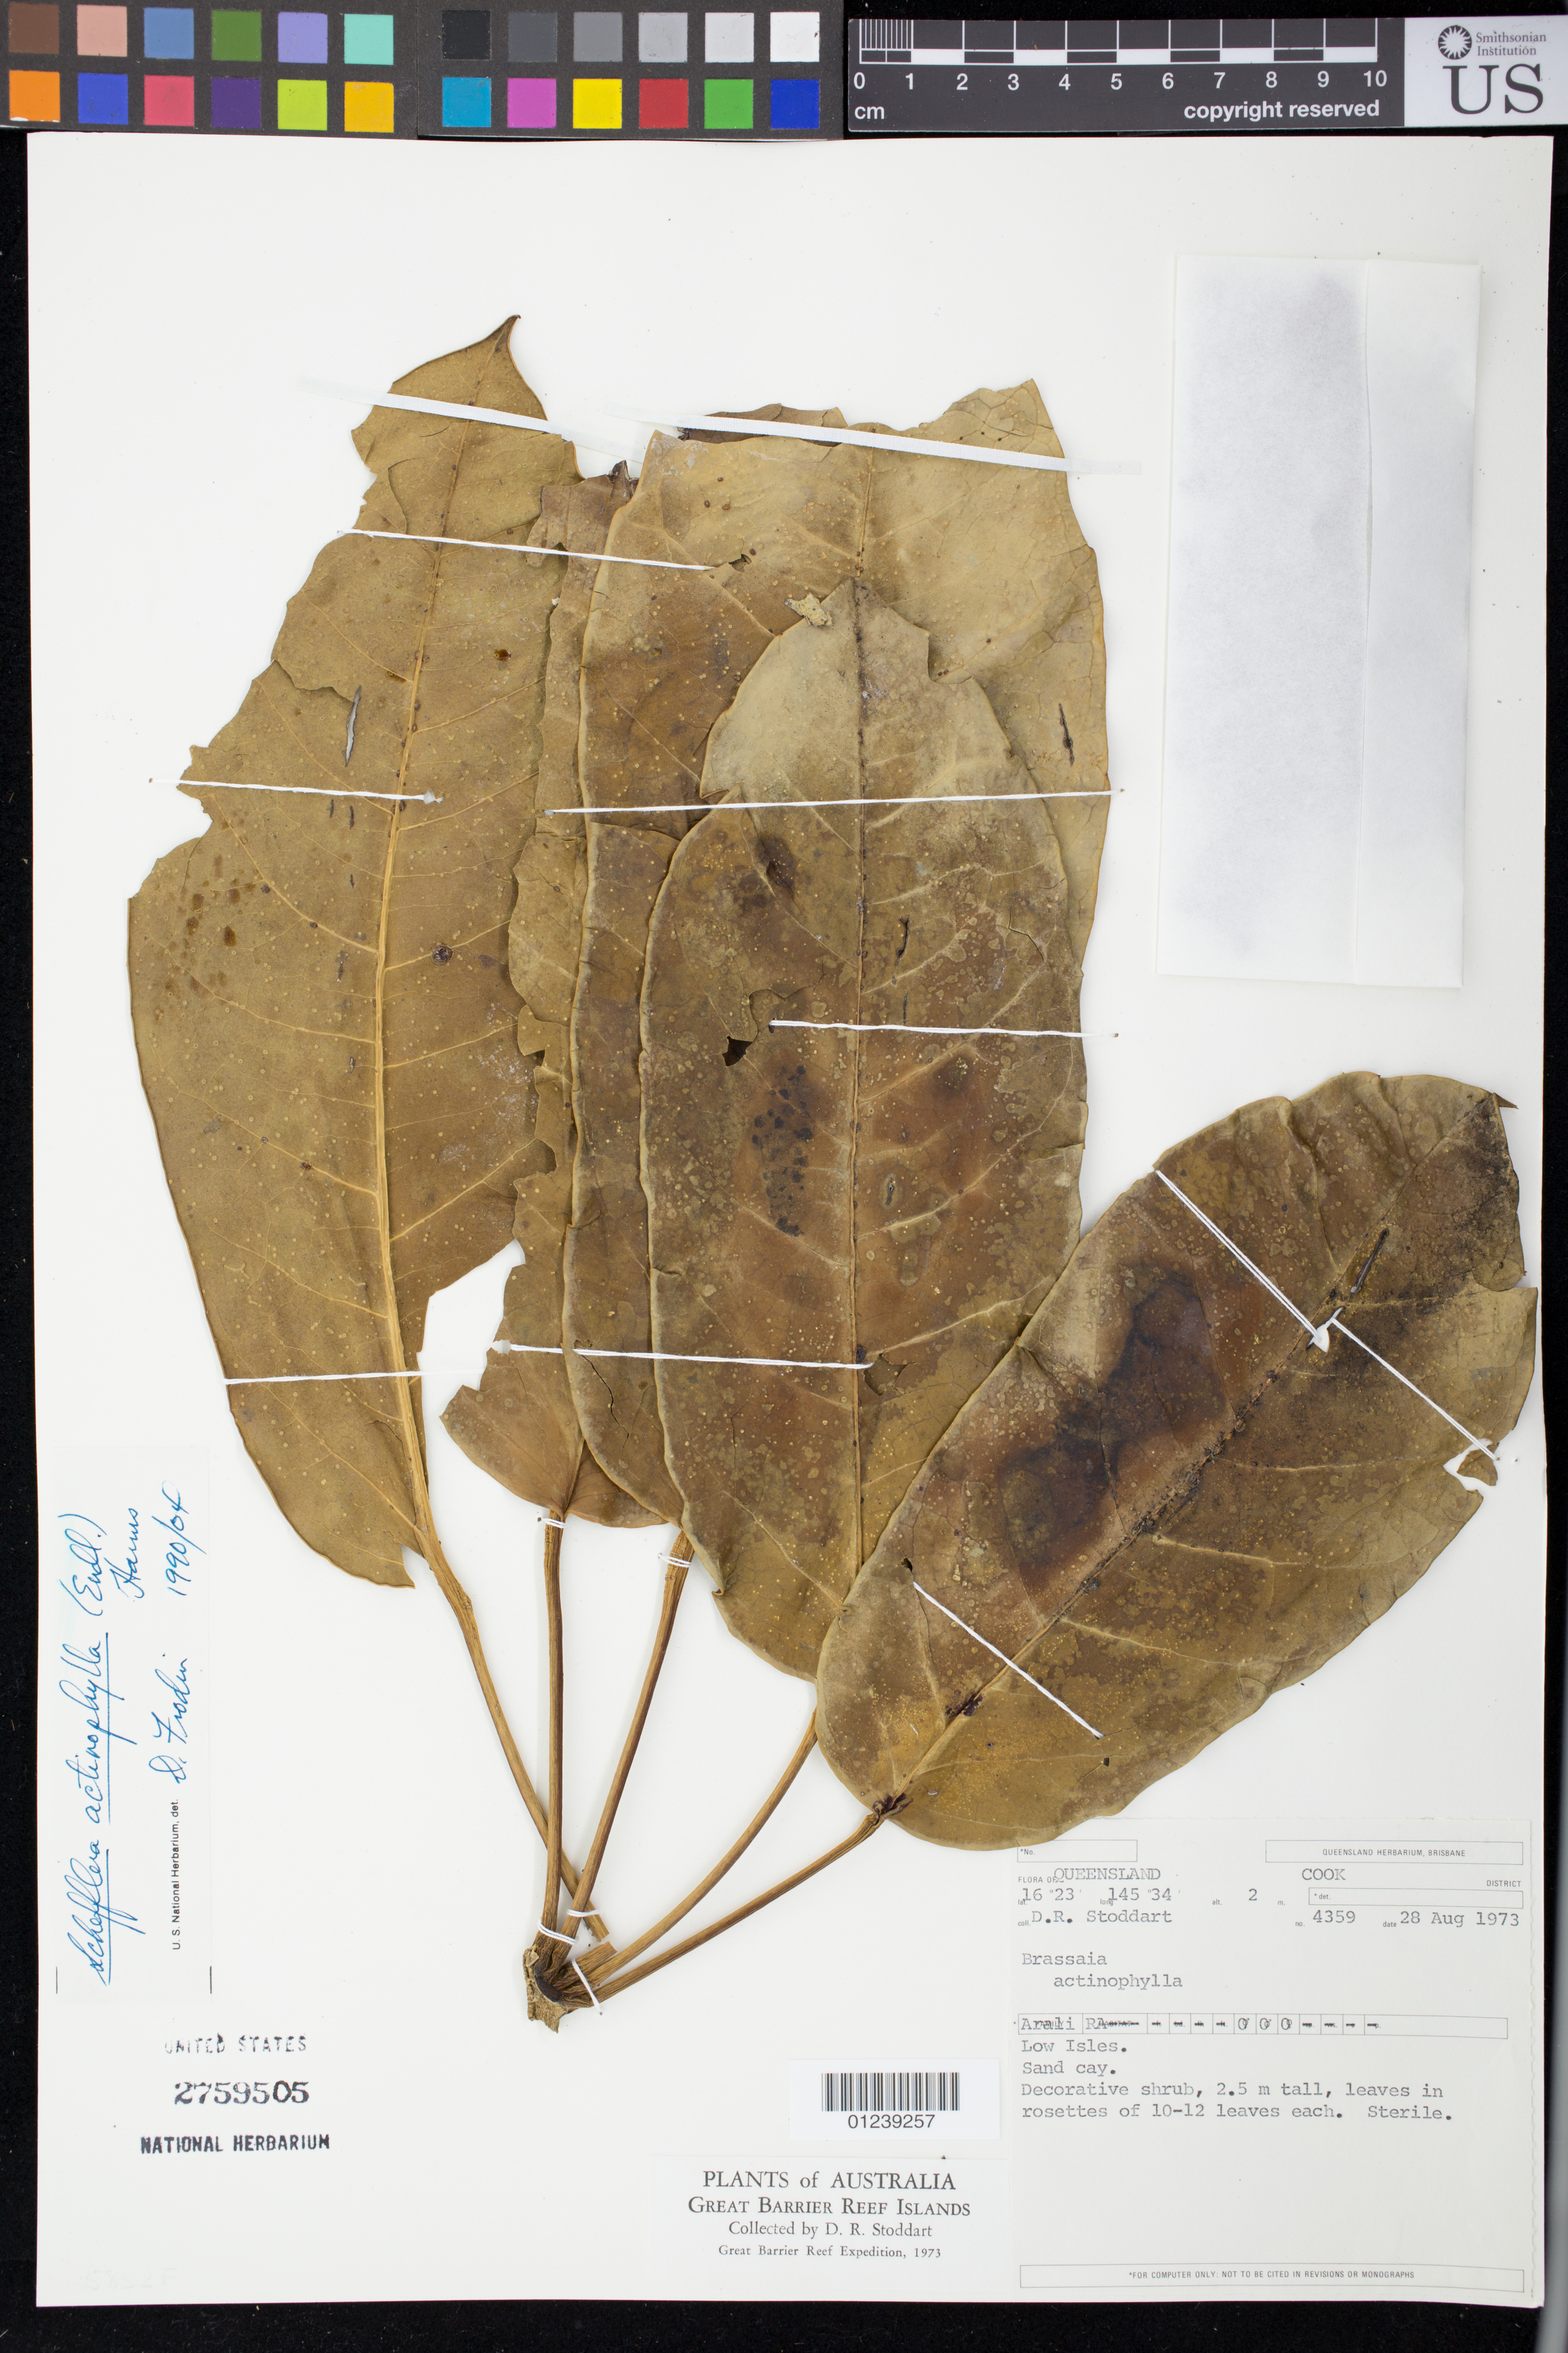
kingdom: Plantae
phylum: Tracheophyta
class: Magnoliopsida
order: Apiales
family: Araliaceae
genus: Schefflera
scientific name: Schefflera actinophylla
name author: (Endl.) Harms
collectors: D. R. Stoddart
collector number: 4359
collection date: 1973-08-28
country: Australia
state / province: Queensland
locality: Cook District, Low Isles.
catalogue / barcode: US 2759505